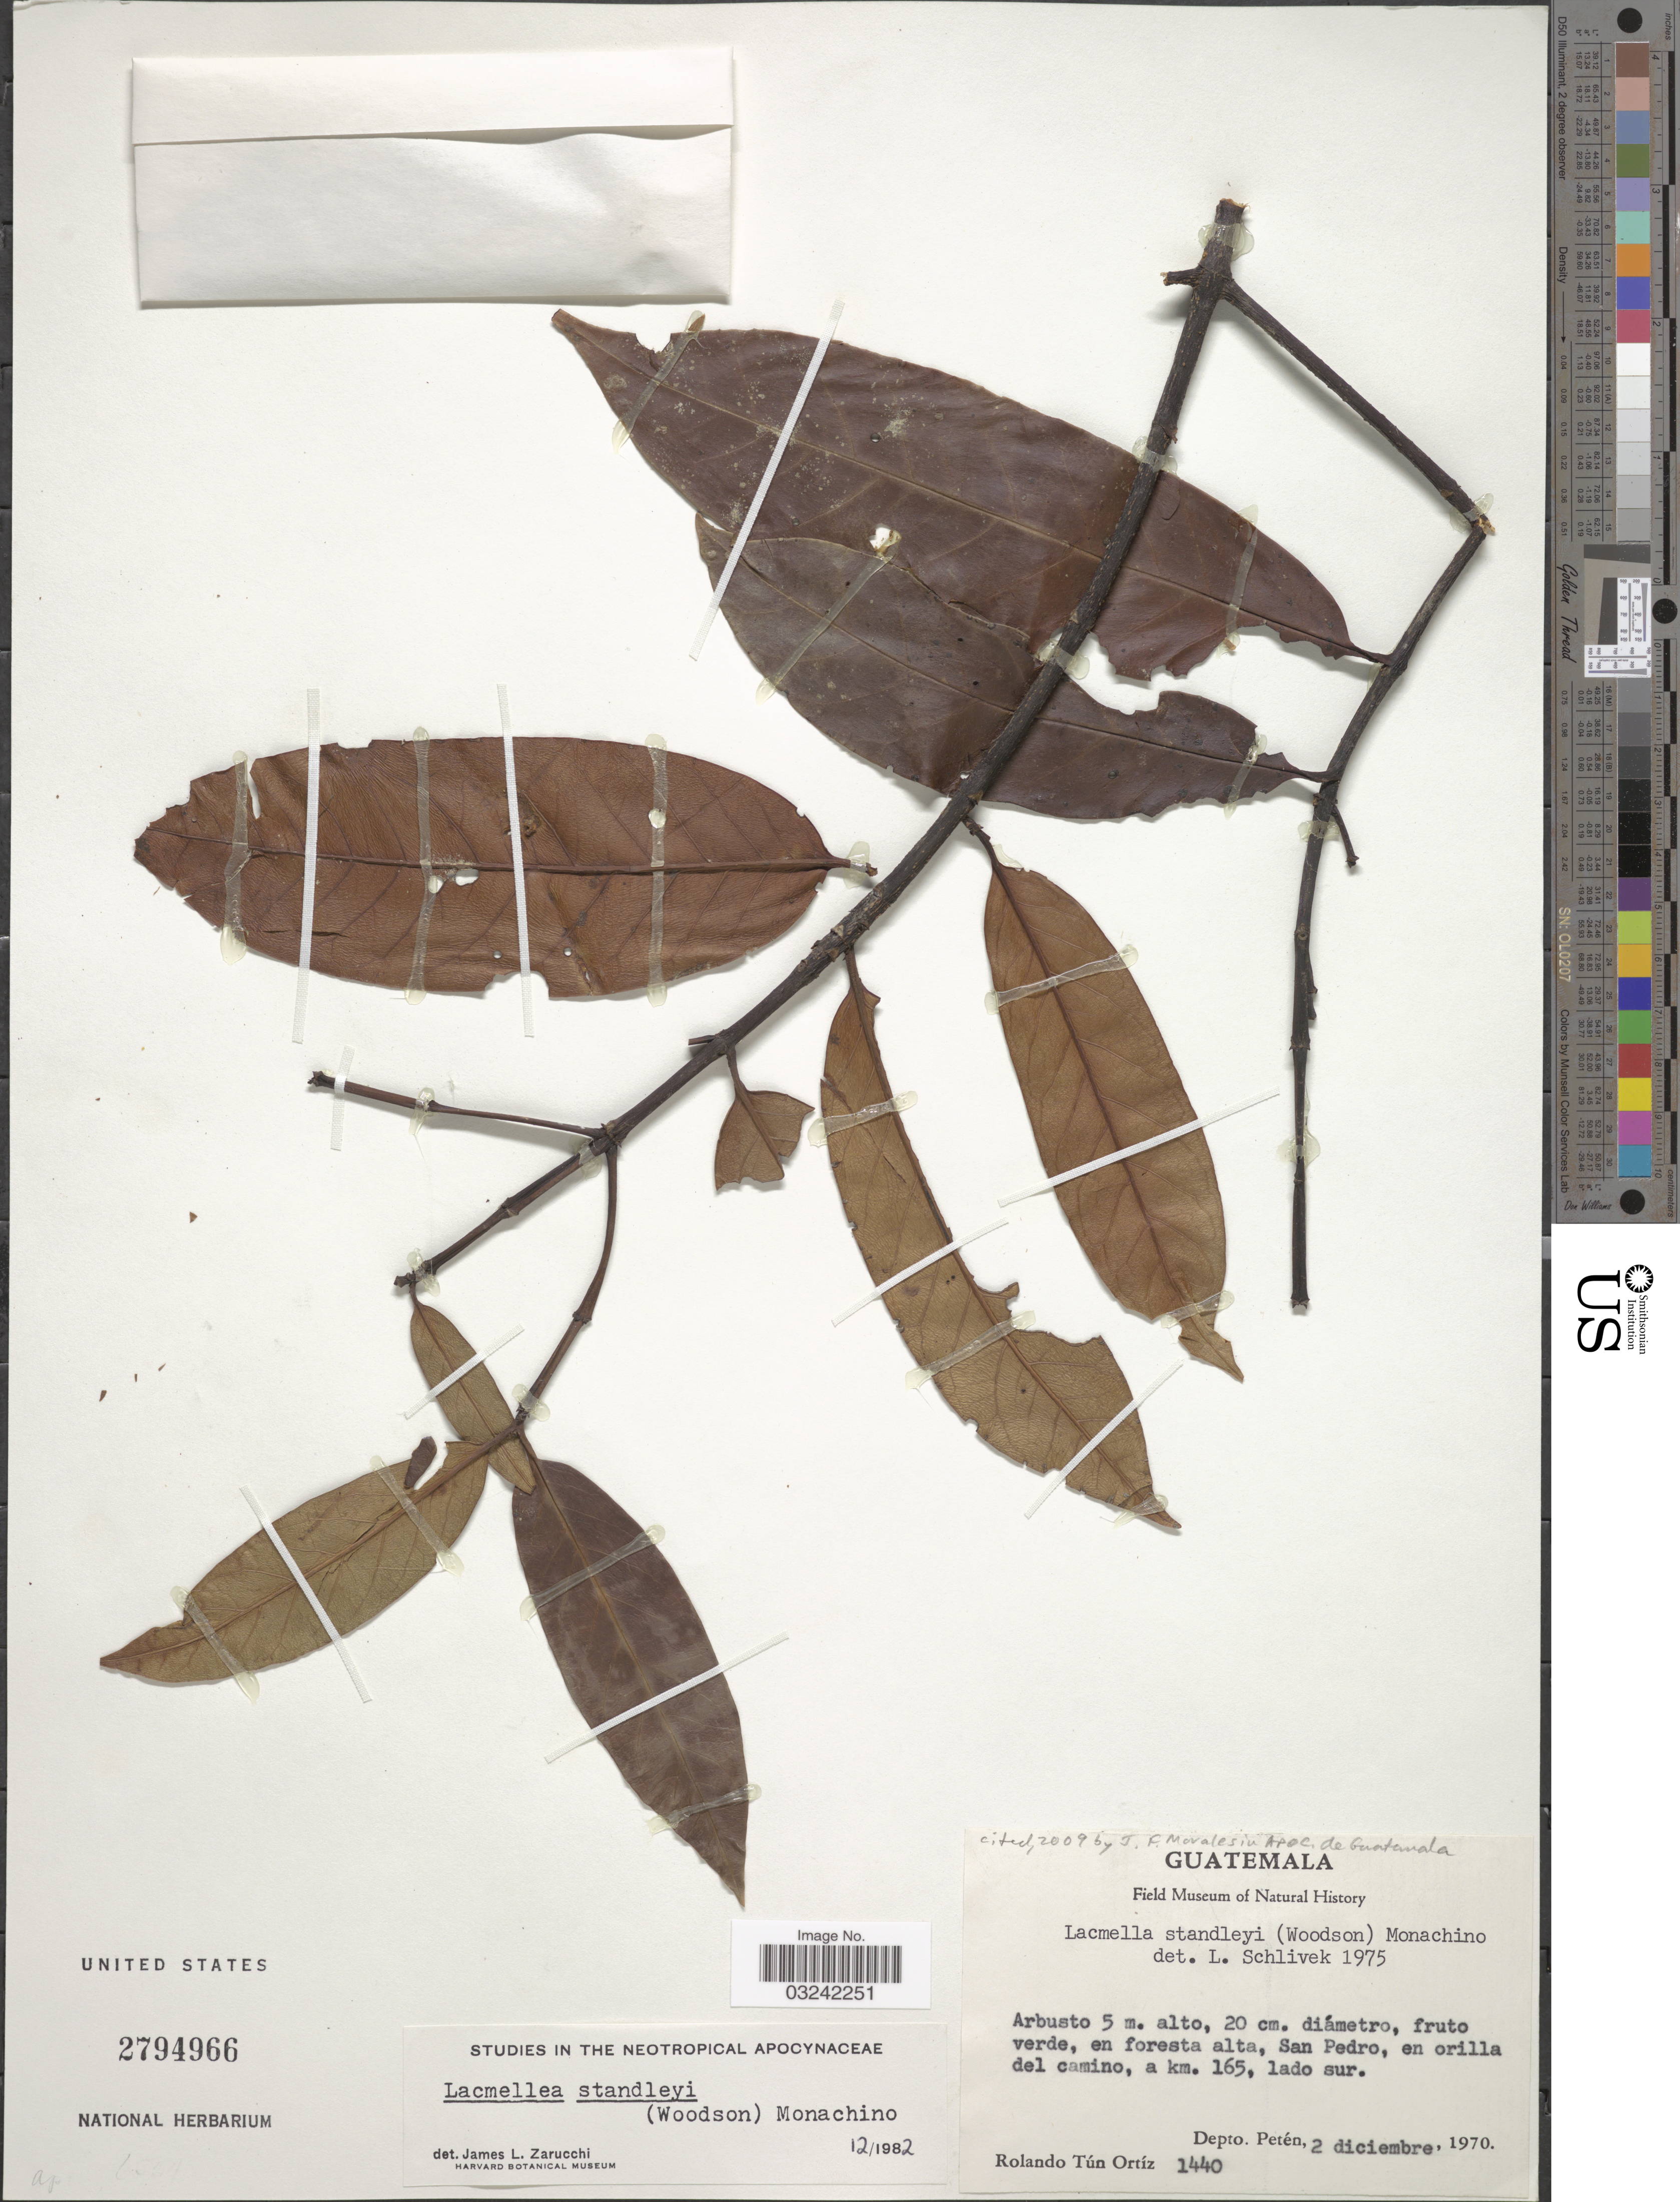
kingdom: Plantae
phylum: Tracheophyta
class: Magnoliopsida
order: Gentianales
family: Apocynaceae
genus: Lacmellea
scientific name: Lacmellea standleyi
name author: (Woodson) Monach.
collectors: R. T. Ortíz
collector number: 1440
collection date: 1970-12-02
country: Guatemala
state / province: El Petén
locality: San Pedro, en orilla del camino, a km. 165, lado sur. Depto. Petén.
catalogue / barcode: US 2794966